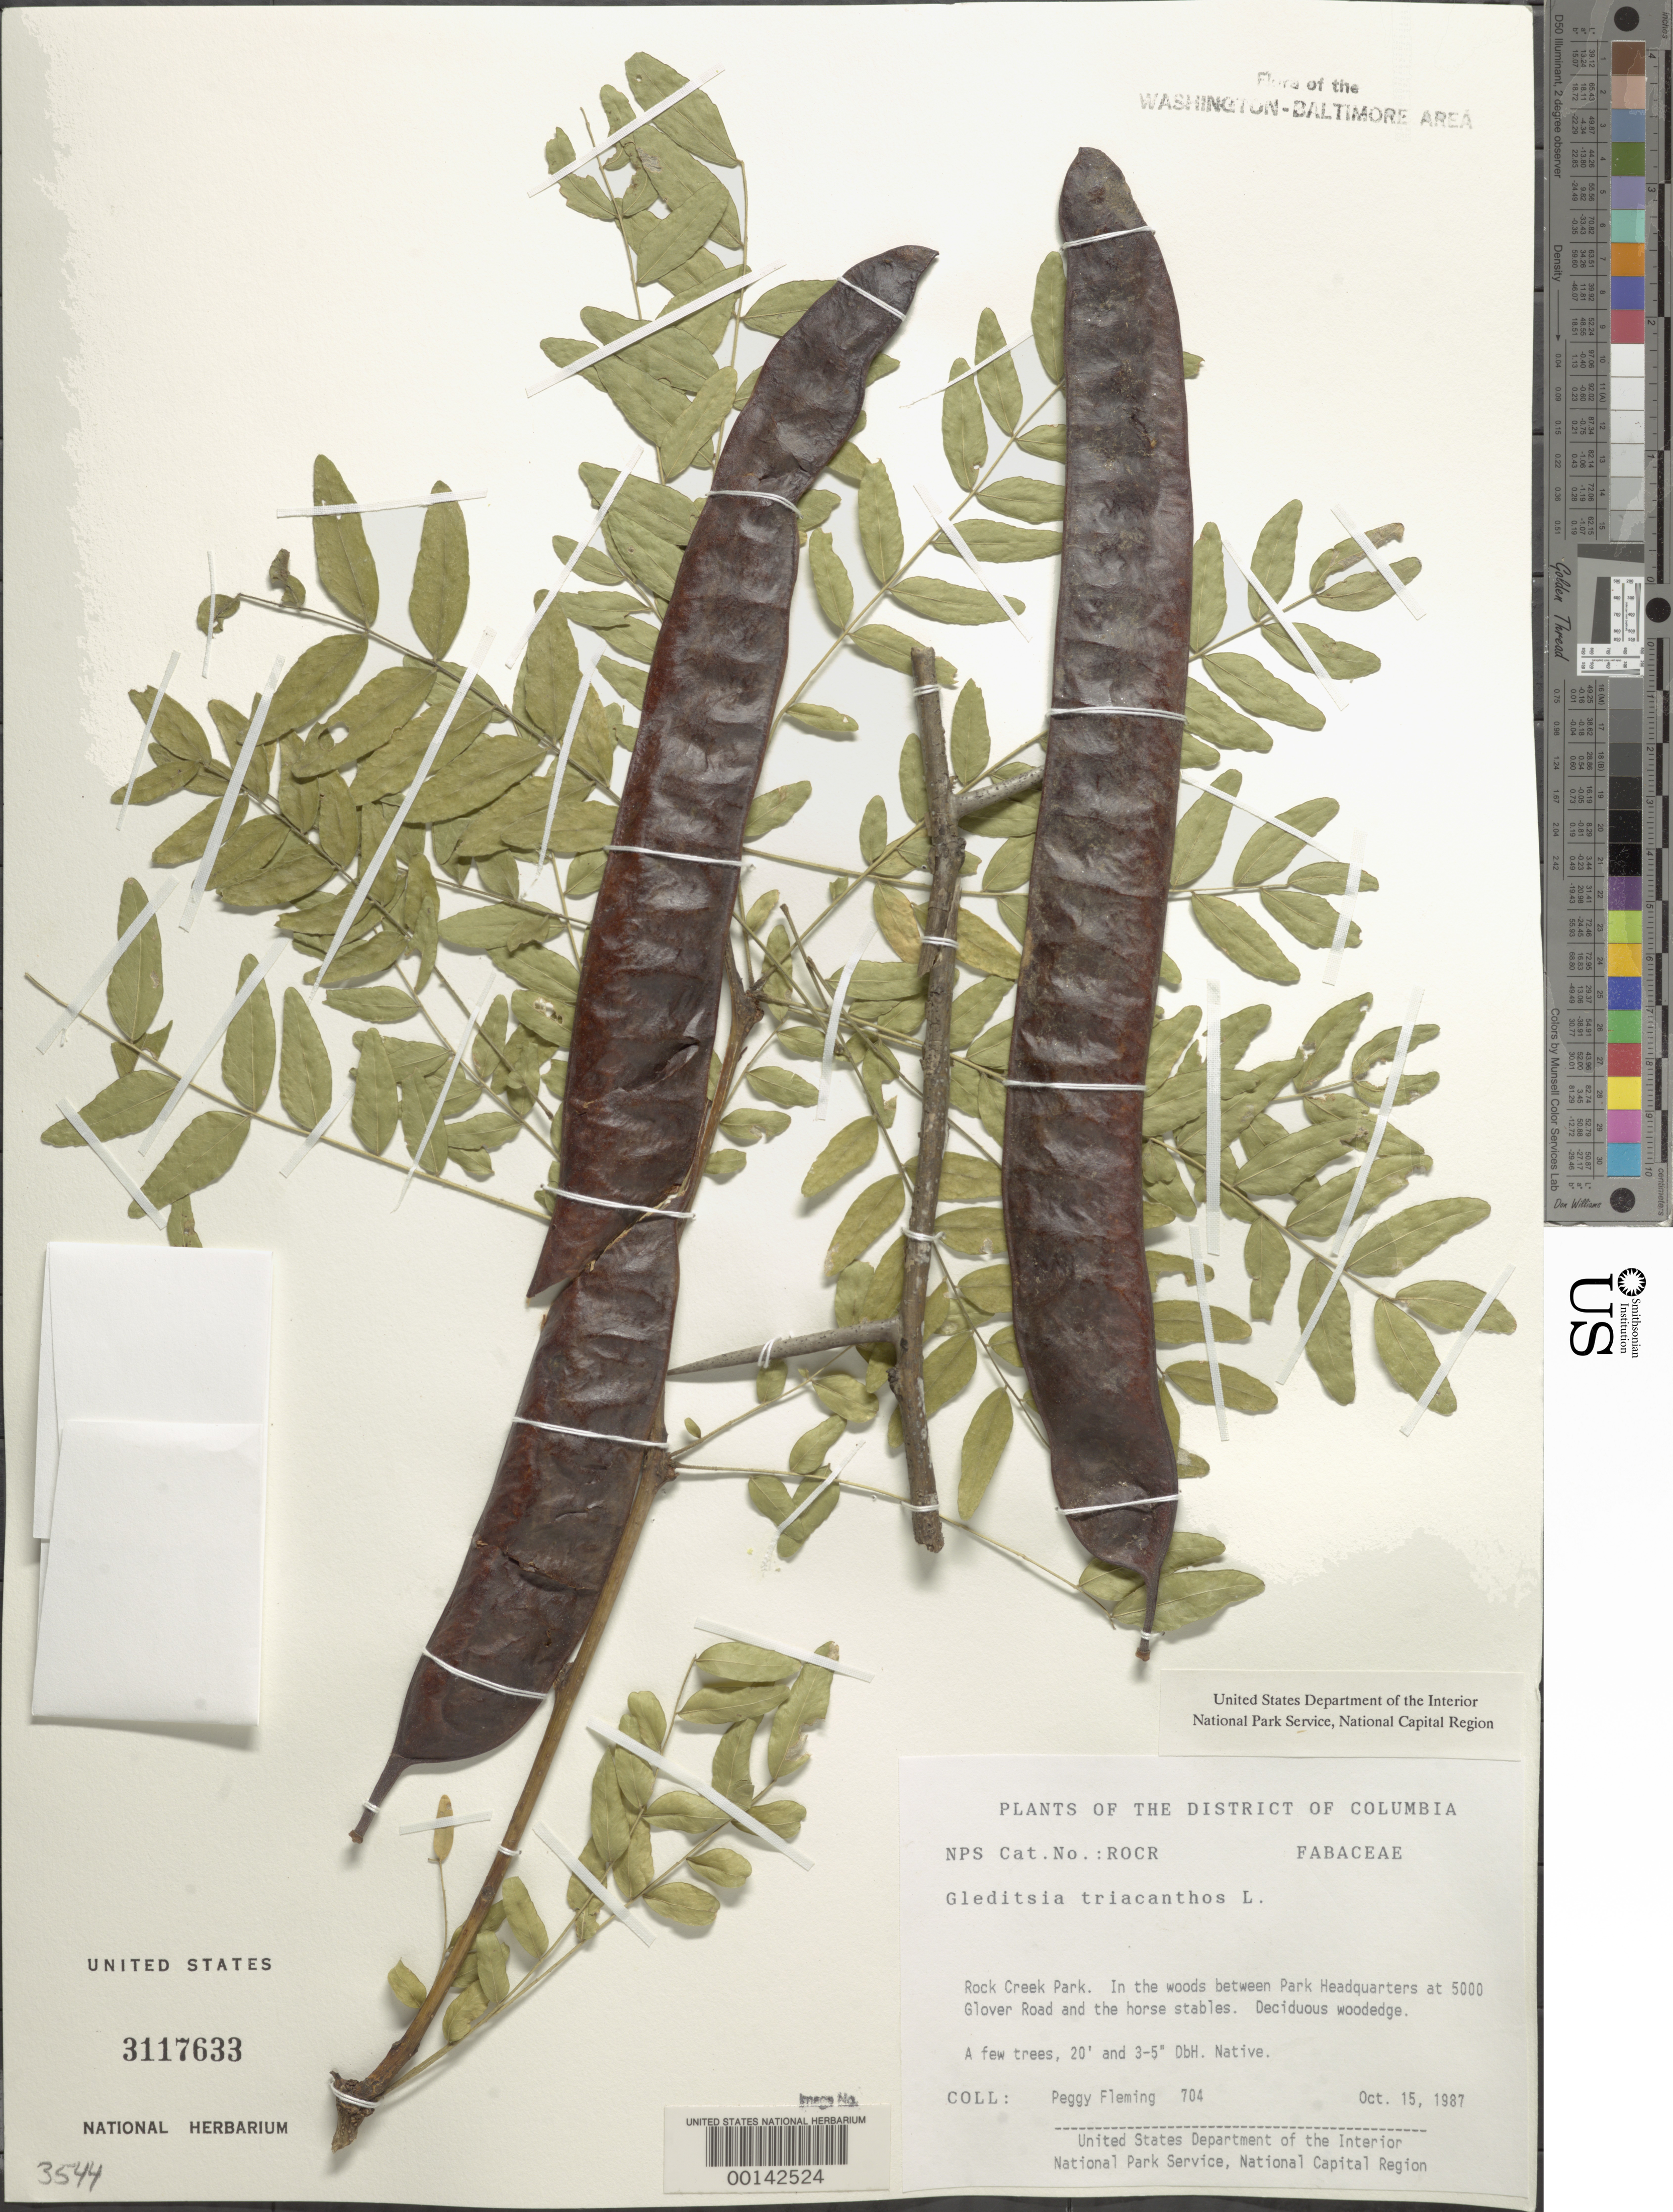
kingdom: Plantae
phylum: Tracheophyta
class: Magnoliopsida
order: Fabales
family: Fabaceae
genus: Gleditsia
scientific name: Gleditsia triacanthos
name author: L.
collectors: P. Fleming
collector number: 704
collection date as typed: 15 Oct 1987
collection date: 1987-10-15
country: United States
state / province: District of Columbia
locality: Rock Creek Park. In the woods between Park Headquarters at 5000 Rock Creek Park and vicinity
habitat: Deciduous woodedge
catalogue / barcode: US 3117633